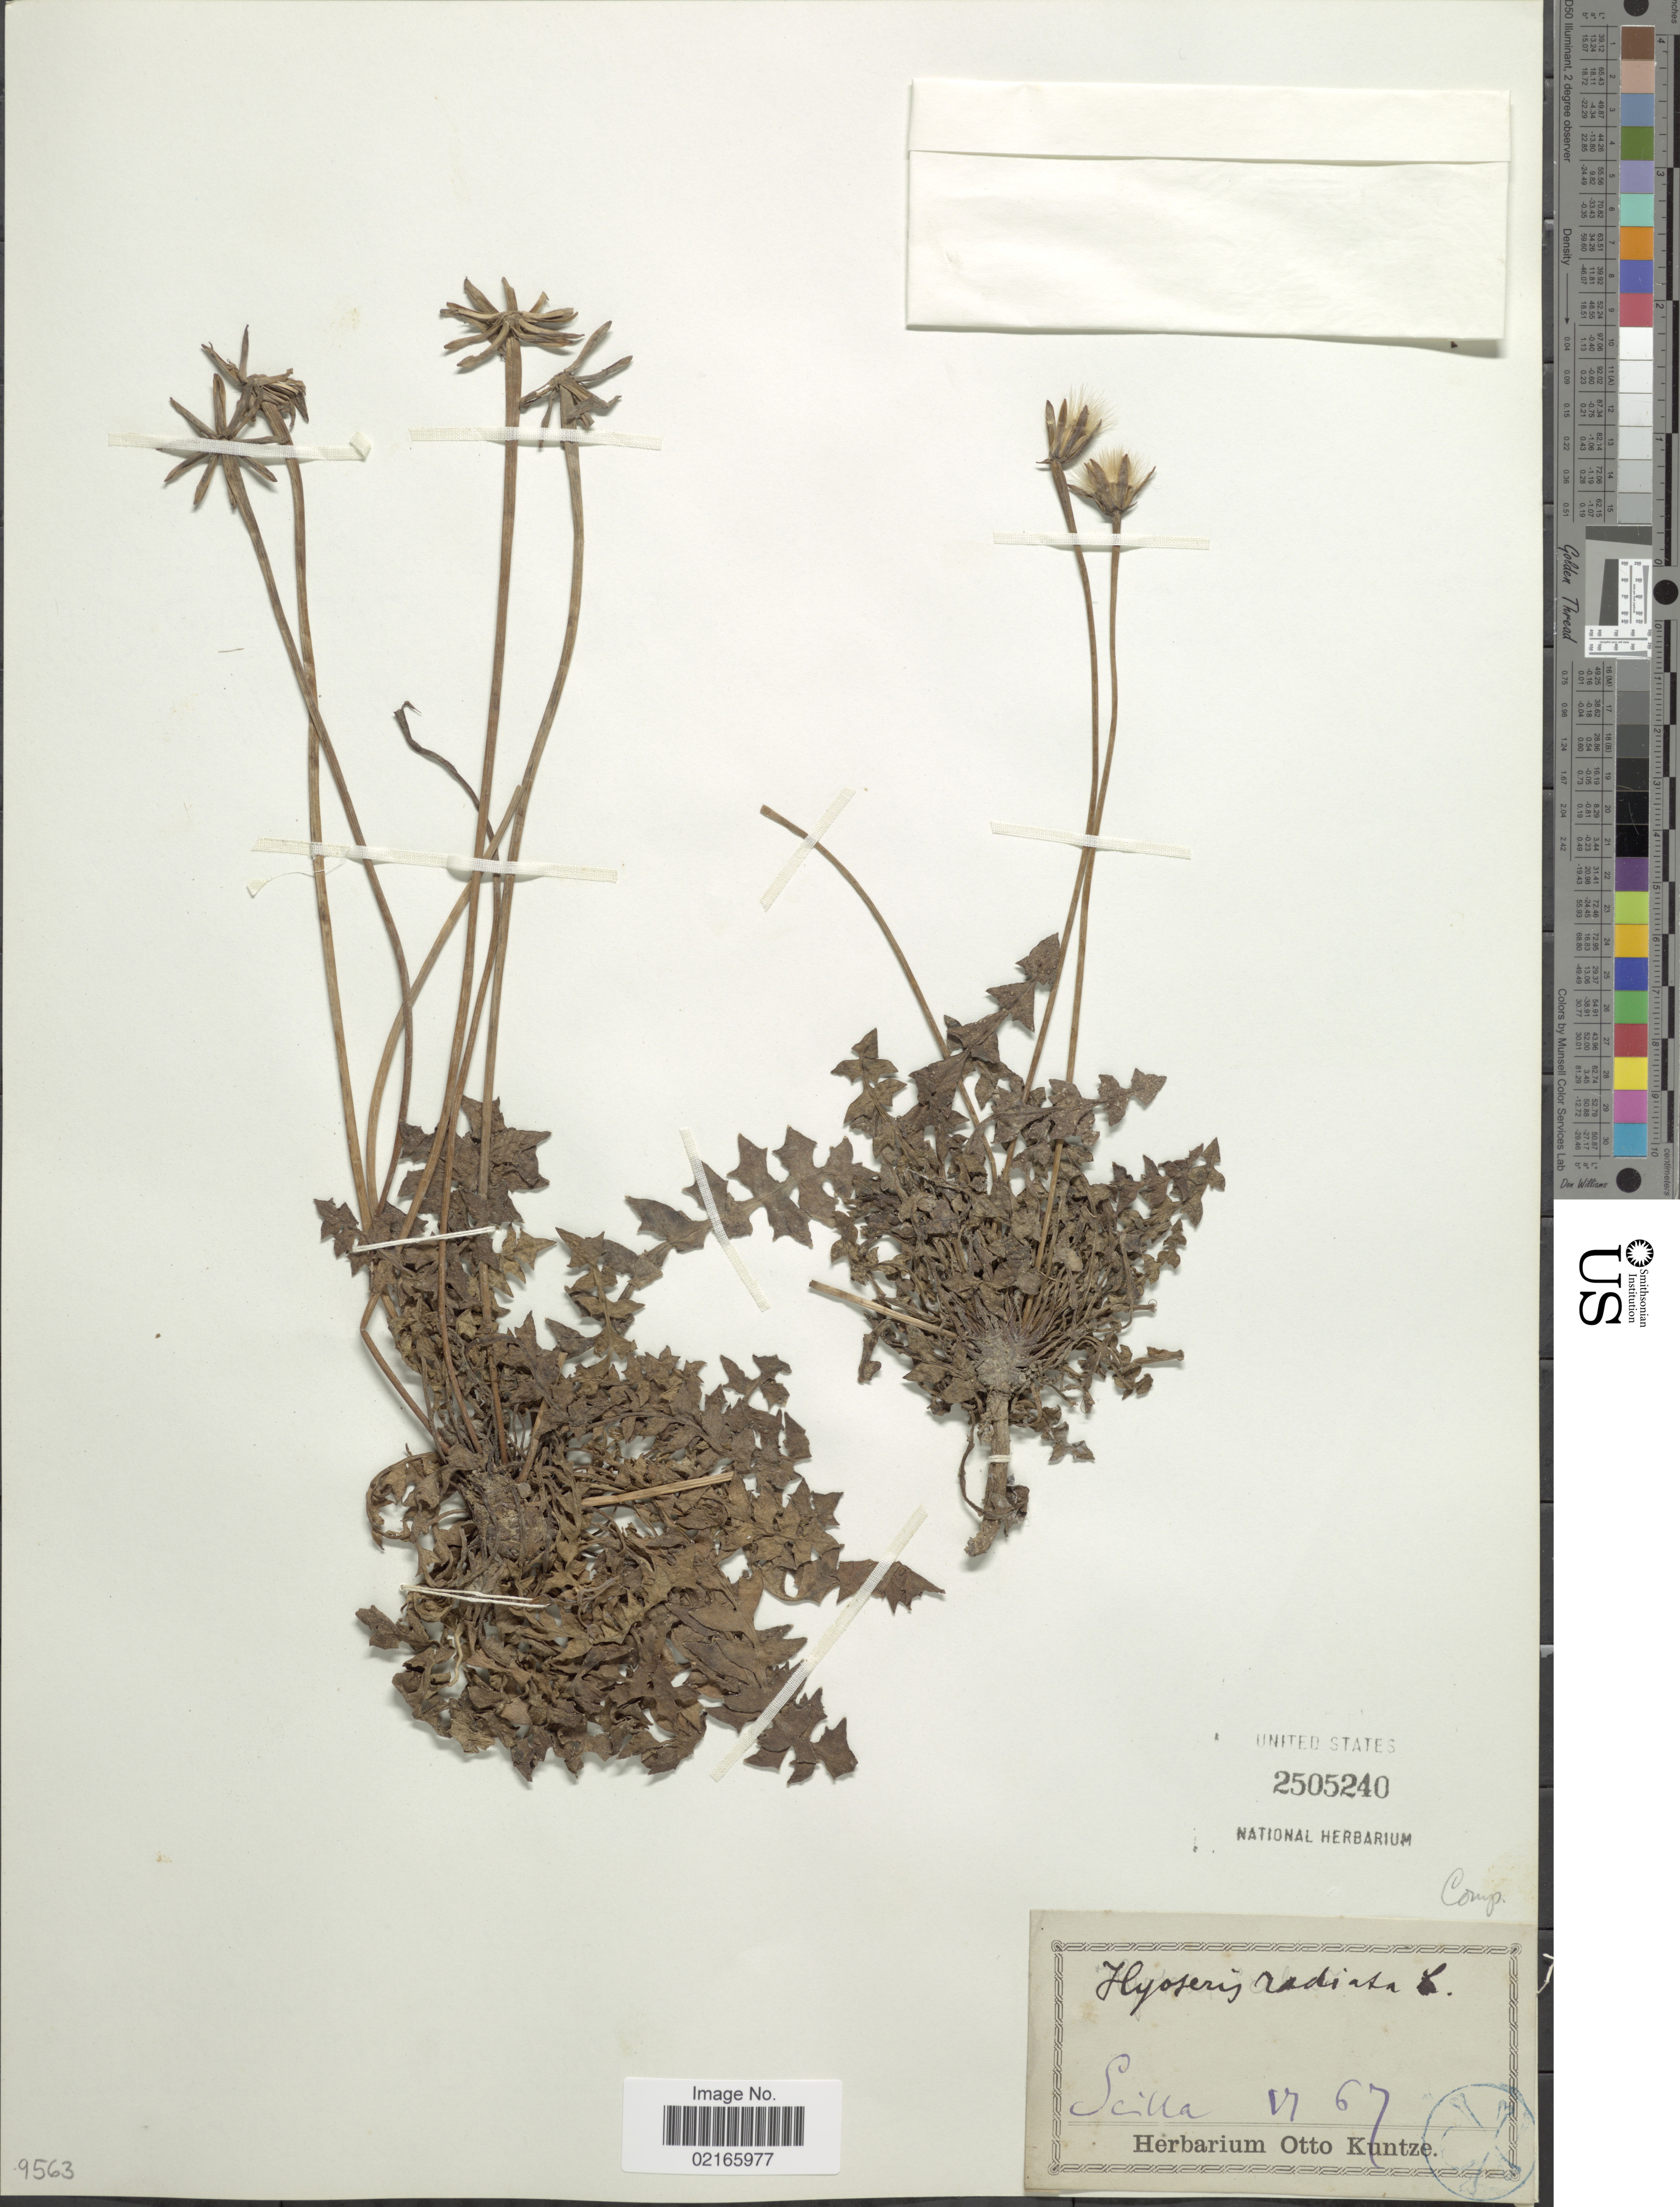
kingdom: Plantae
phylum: Tracheophyta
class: Magnoliopsida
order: Asterales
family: Asteraceae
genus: Hyoseris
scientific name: Hyoseris radiata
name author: L.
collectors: ex Herb. O. Kuntze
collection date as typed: Transcribed d/m/y: /6/67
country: Italy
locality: Scilla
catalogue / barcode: US 2505240